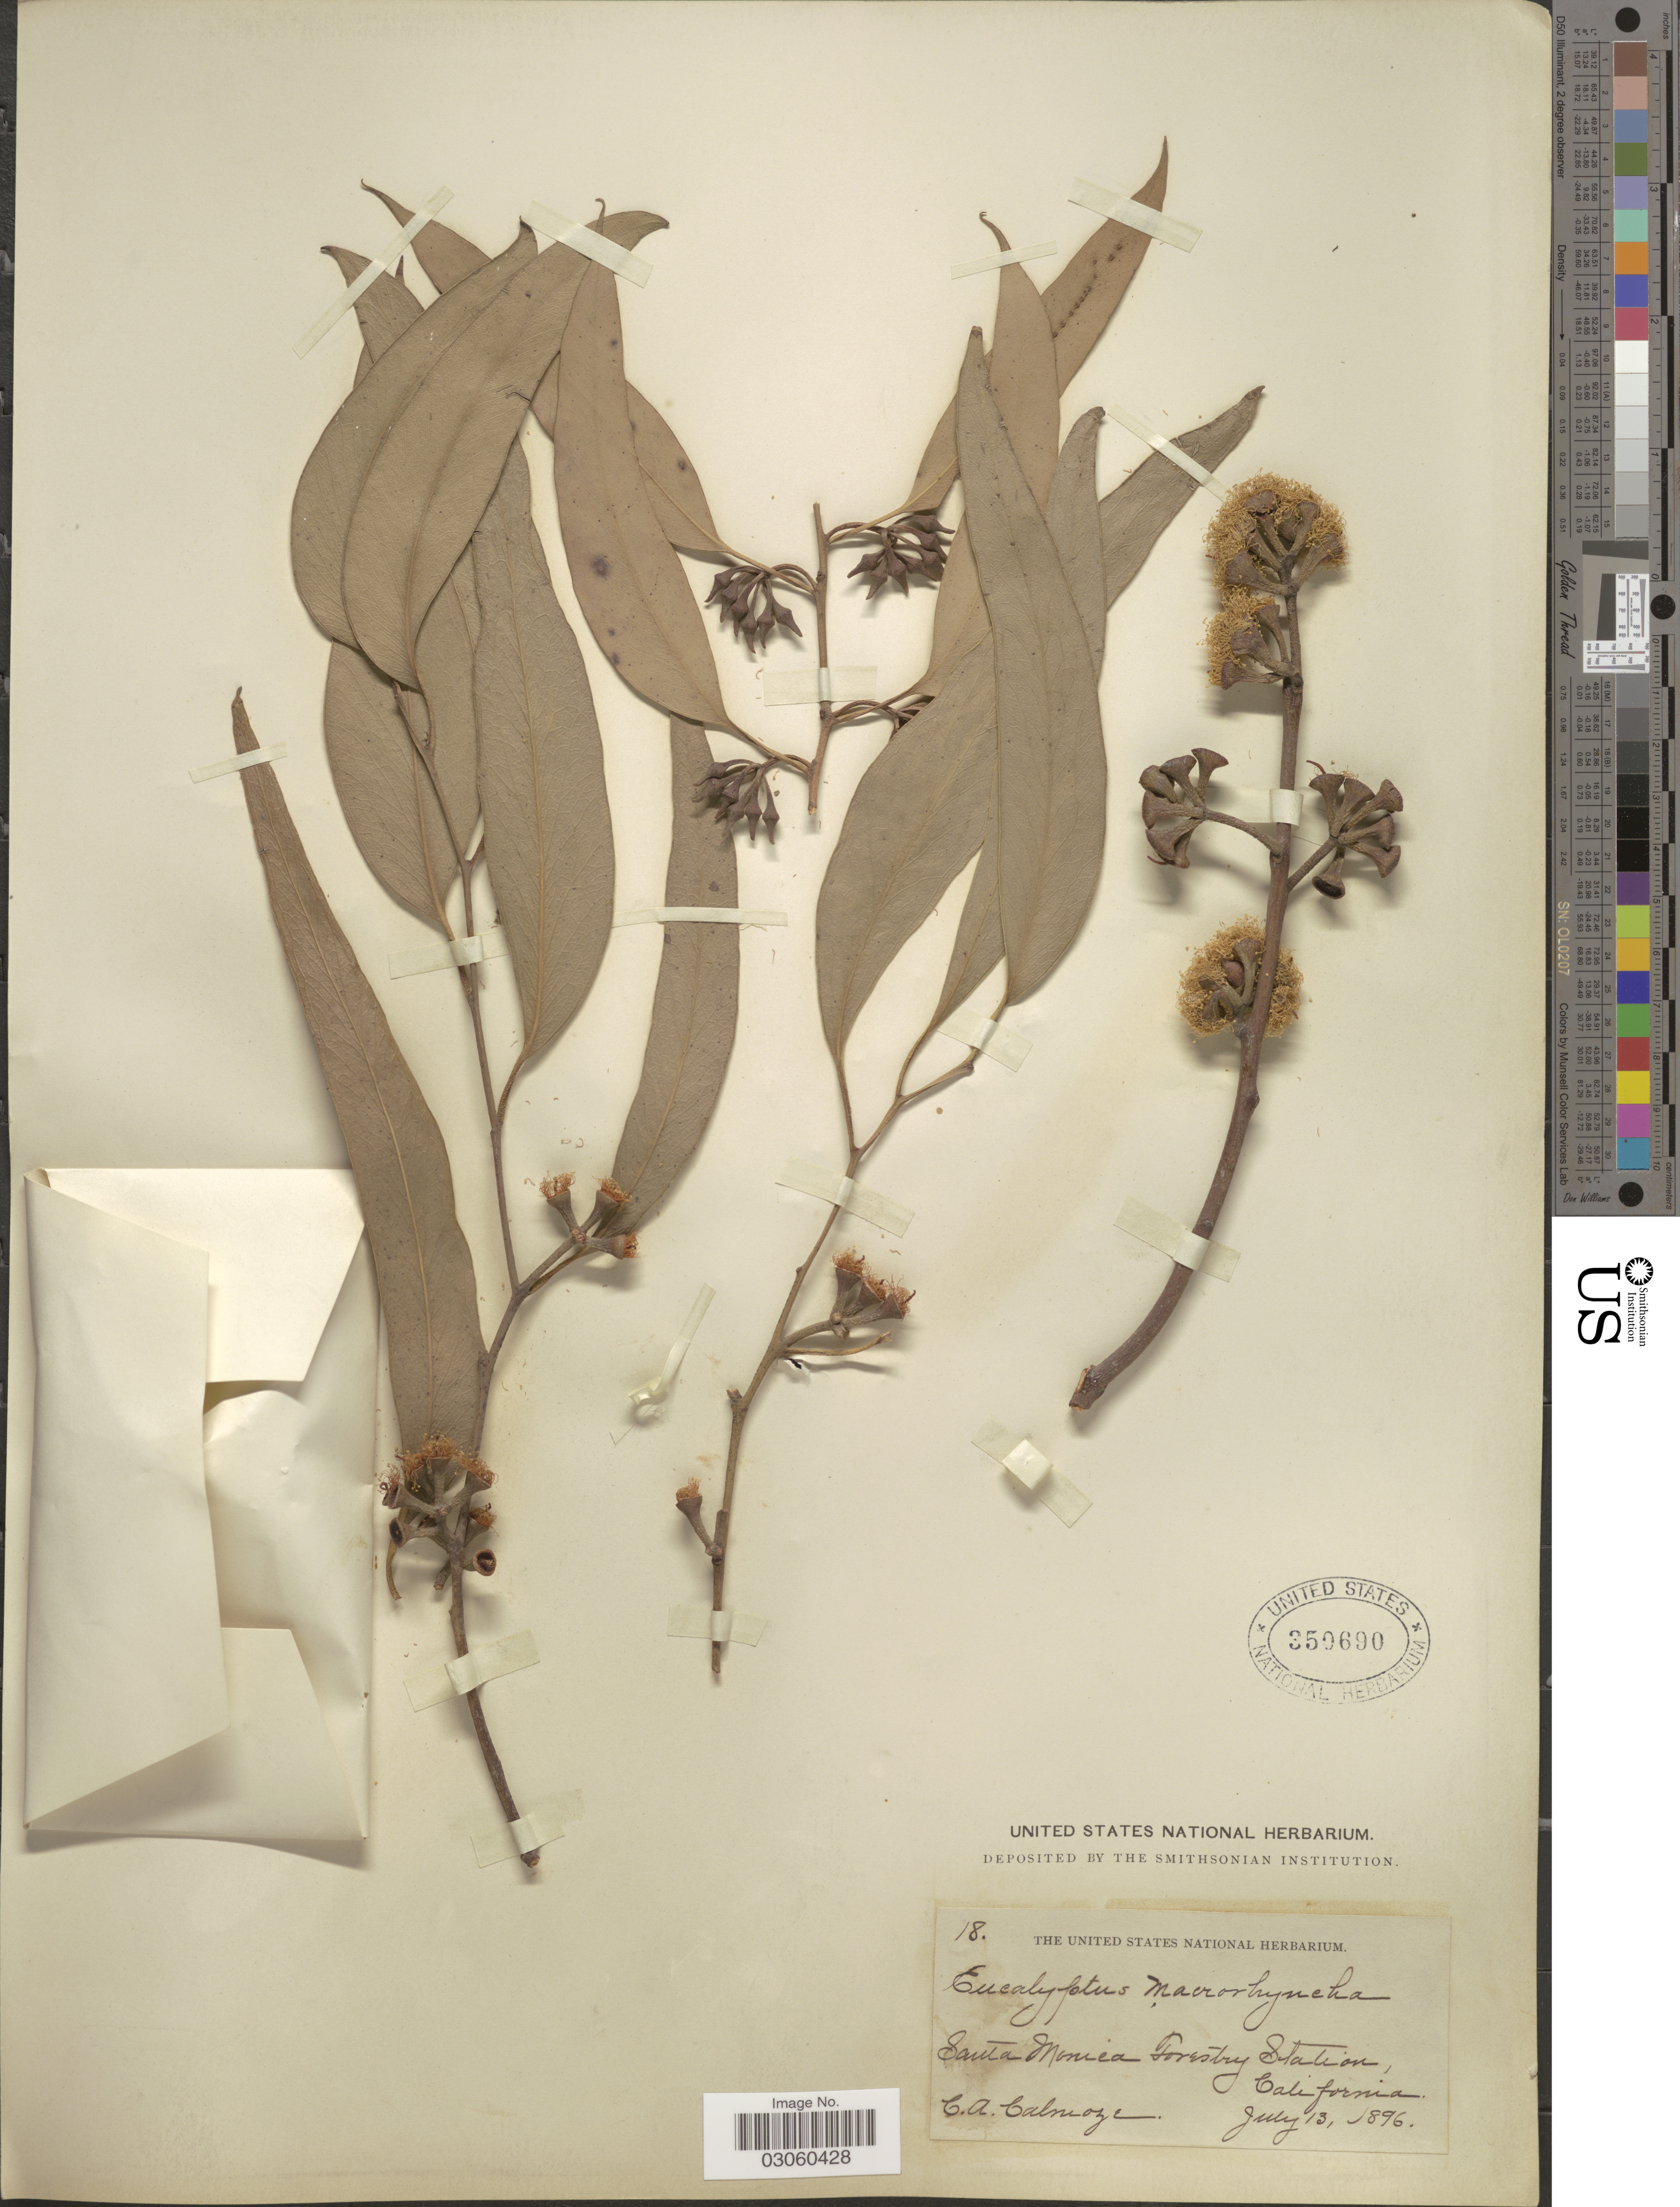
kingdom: Plantae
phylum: Tracheophyta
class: Magnoliopsida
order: Myrtales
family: Myrtaceae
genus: Eucalyptus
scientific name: Eucalyptus macrorhyncha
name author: F. Muell. ex Benth.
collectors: C.A. Calmoze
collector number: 18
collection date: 1896-07-13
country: United States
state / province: California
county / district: Los Angeles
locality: Santa Monica Forestry Station.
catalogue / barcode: US 350690